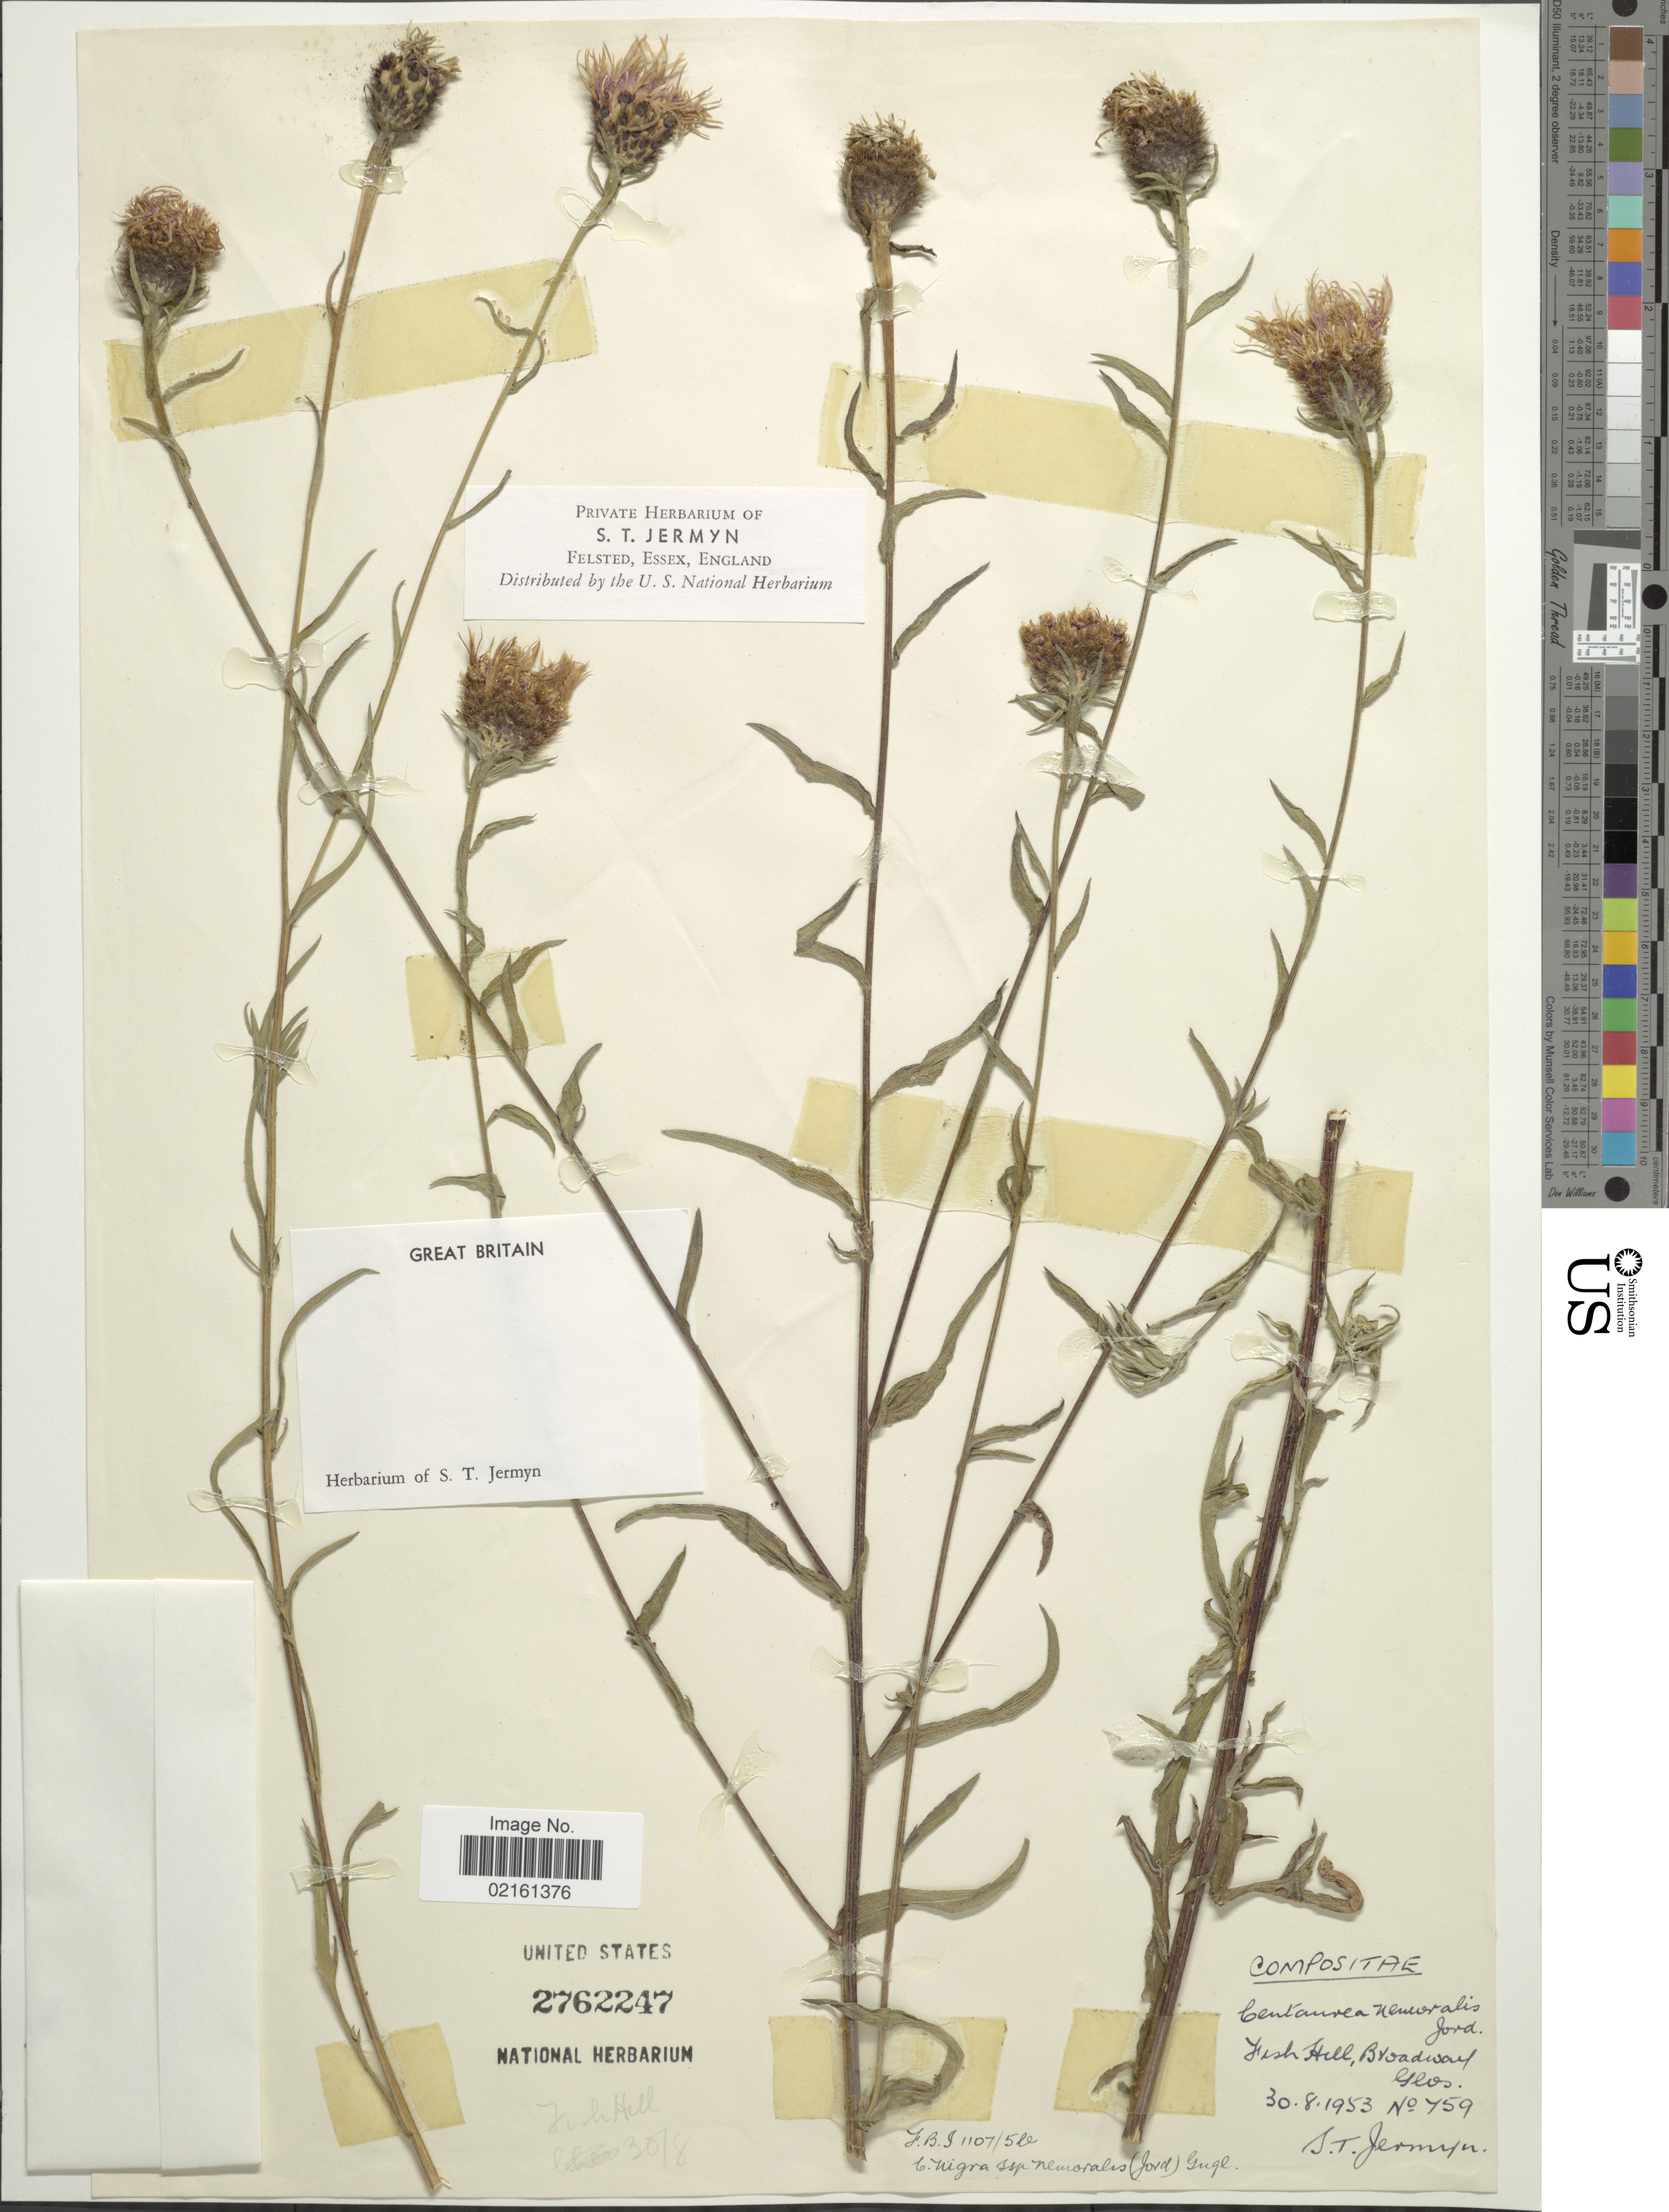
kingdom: Plantae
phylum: Tracheophyta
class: Magnoliopsida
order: Asterales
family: Asteraceae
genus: Centaurea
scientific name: Centaurea nigra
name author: L.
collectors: S. Jermyn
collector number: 759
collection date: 1953-08-30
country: United Kingdom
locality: Great Britain, Fish Hill, Broadway Glos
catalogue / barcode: US 2762247